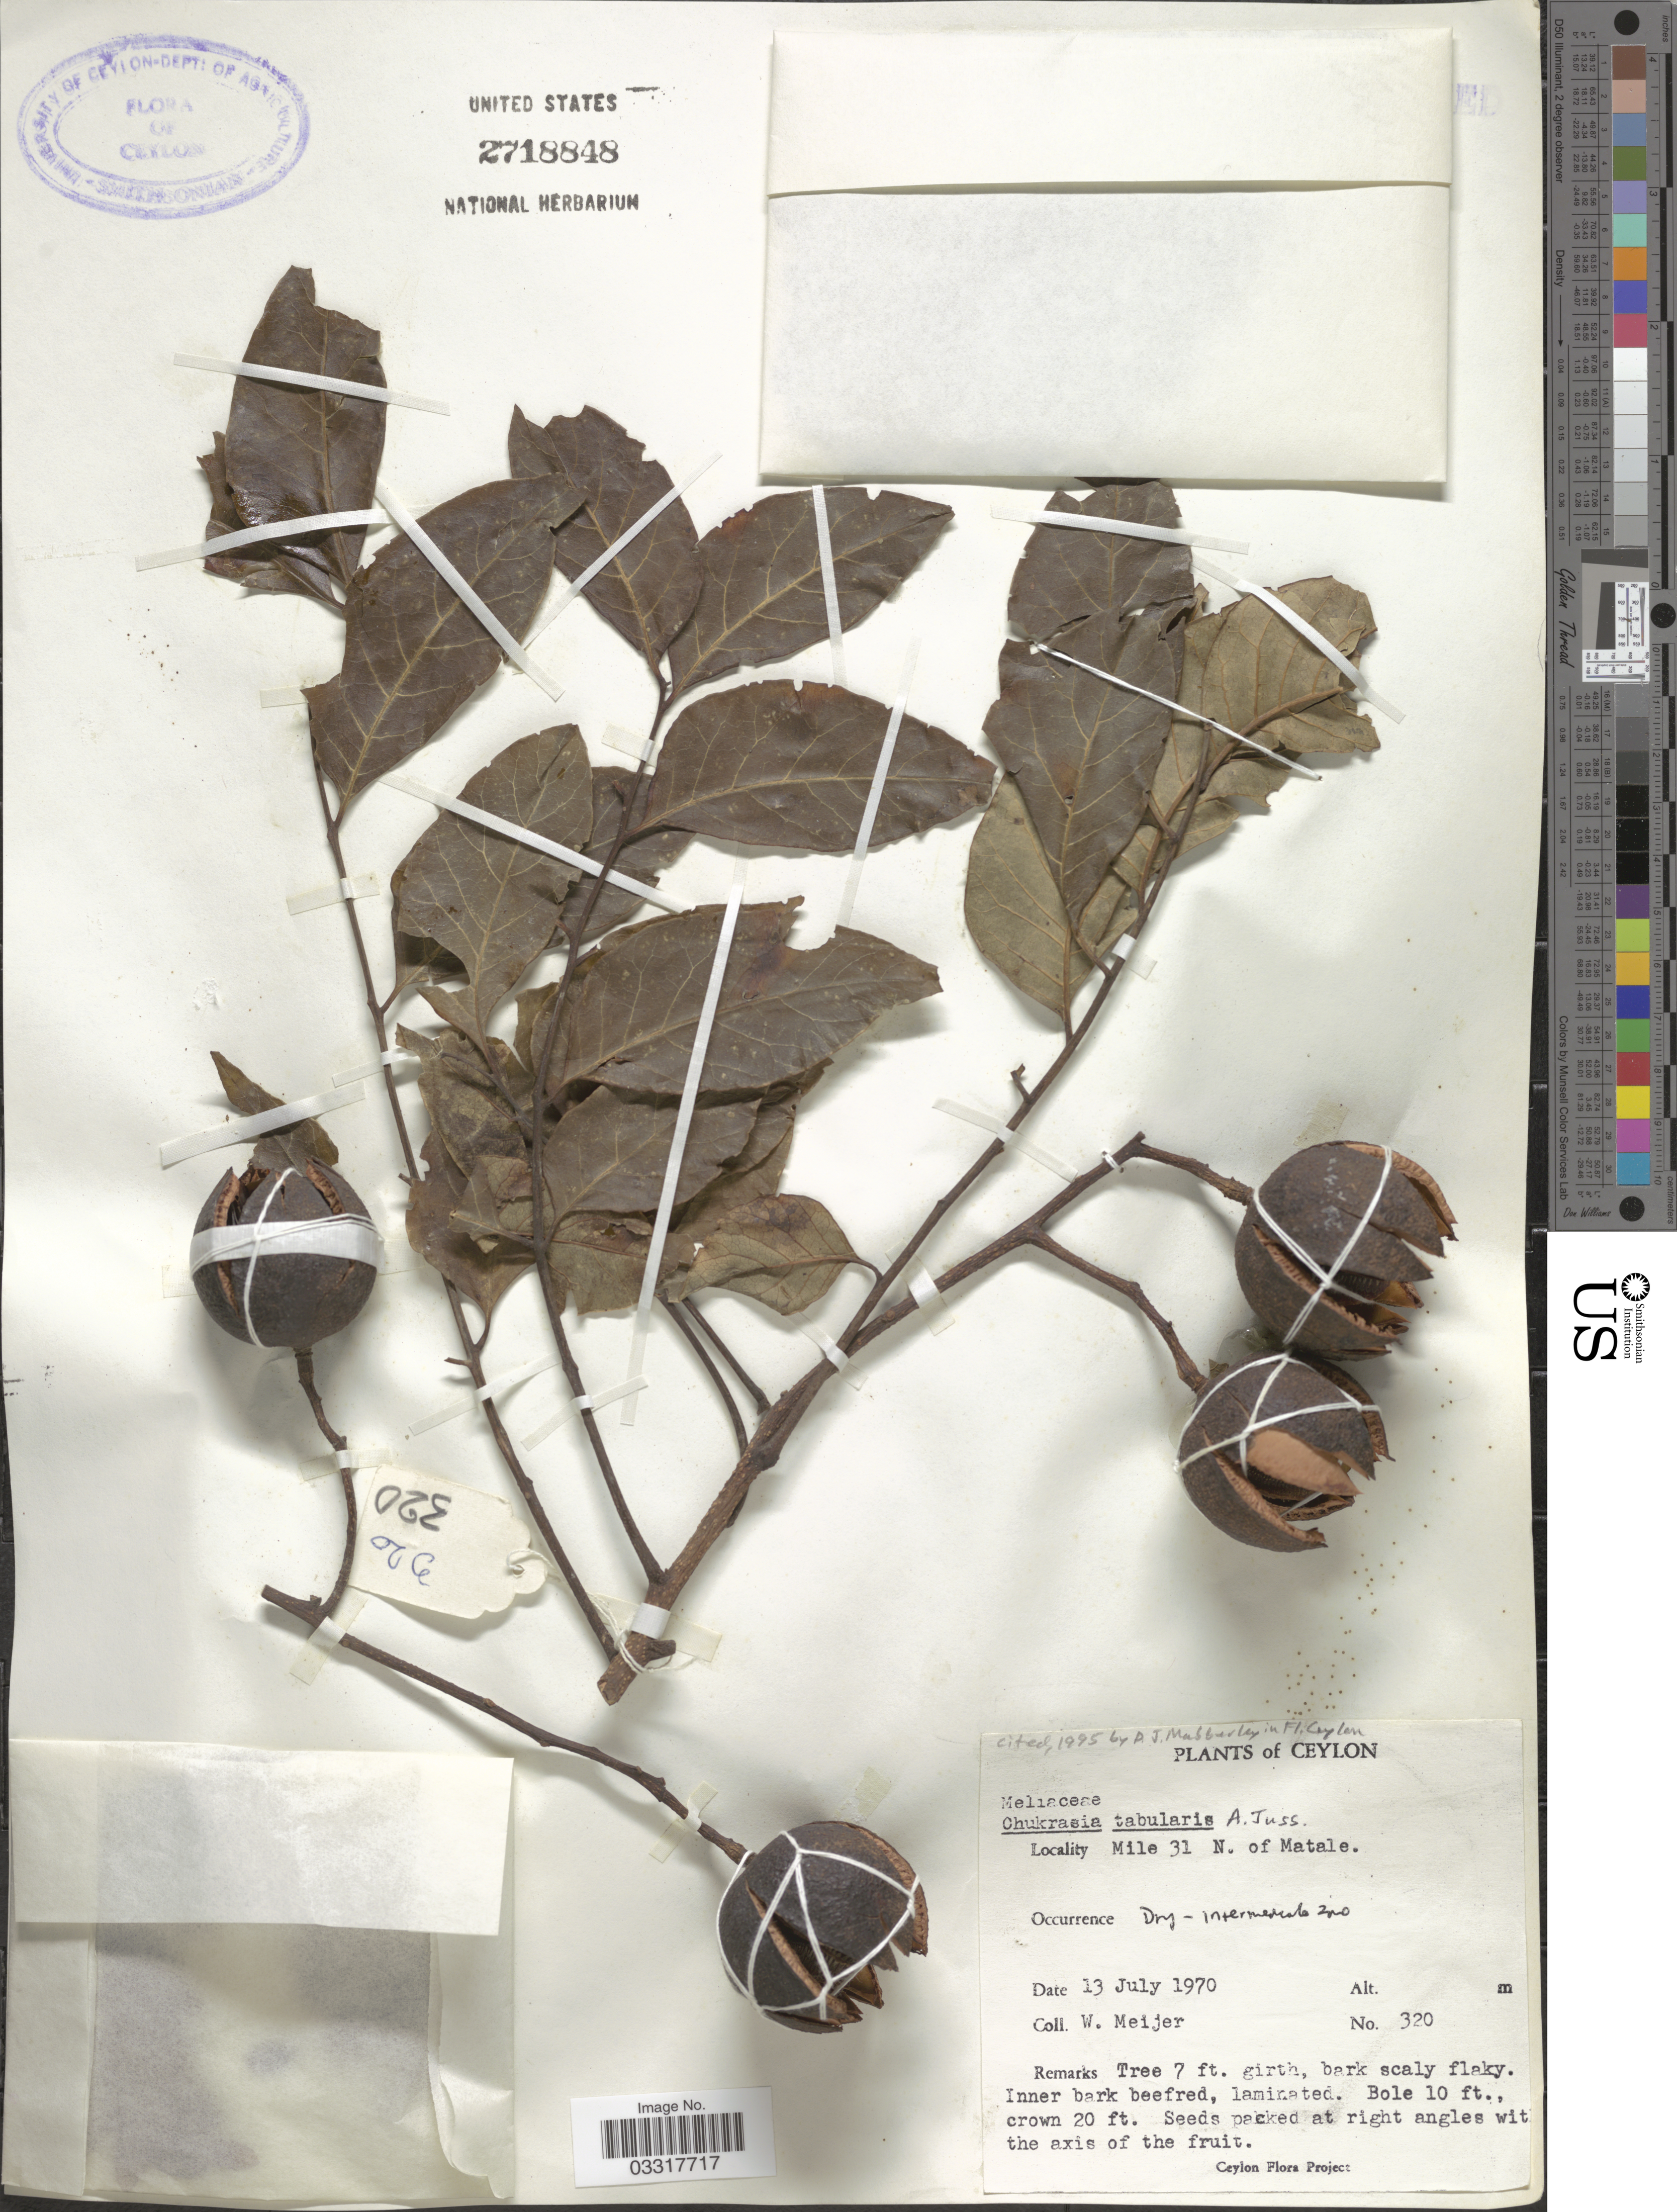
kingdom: Plantae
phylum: Tracheophyta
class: Magnoliopsida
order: Sapindales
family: Meliaceae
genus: Chukrasia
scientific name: Chukrasia tabularis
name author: A. Juss.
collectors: W. Meijer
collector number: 320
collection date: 1970-07-13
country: Sri Lanka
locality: Ceylon, Mile 31 N. of Matale.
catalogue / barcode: US 2718848